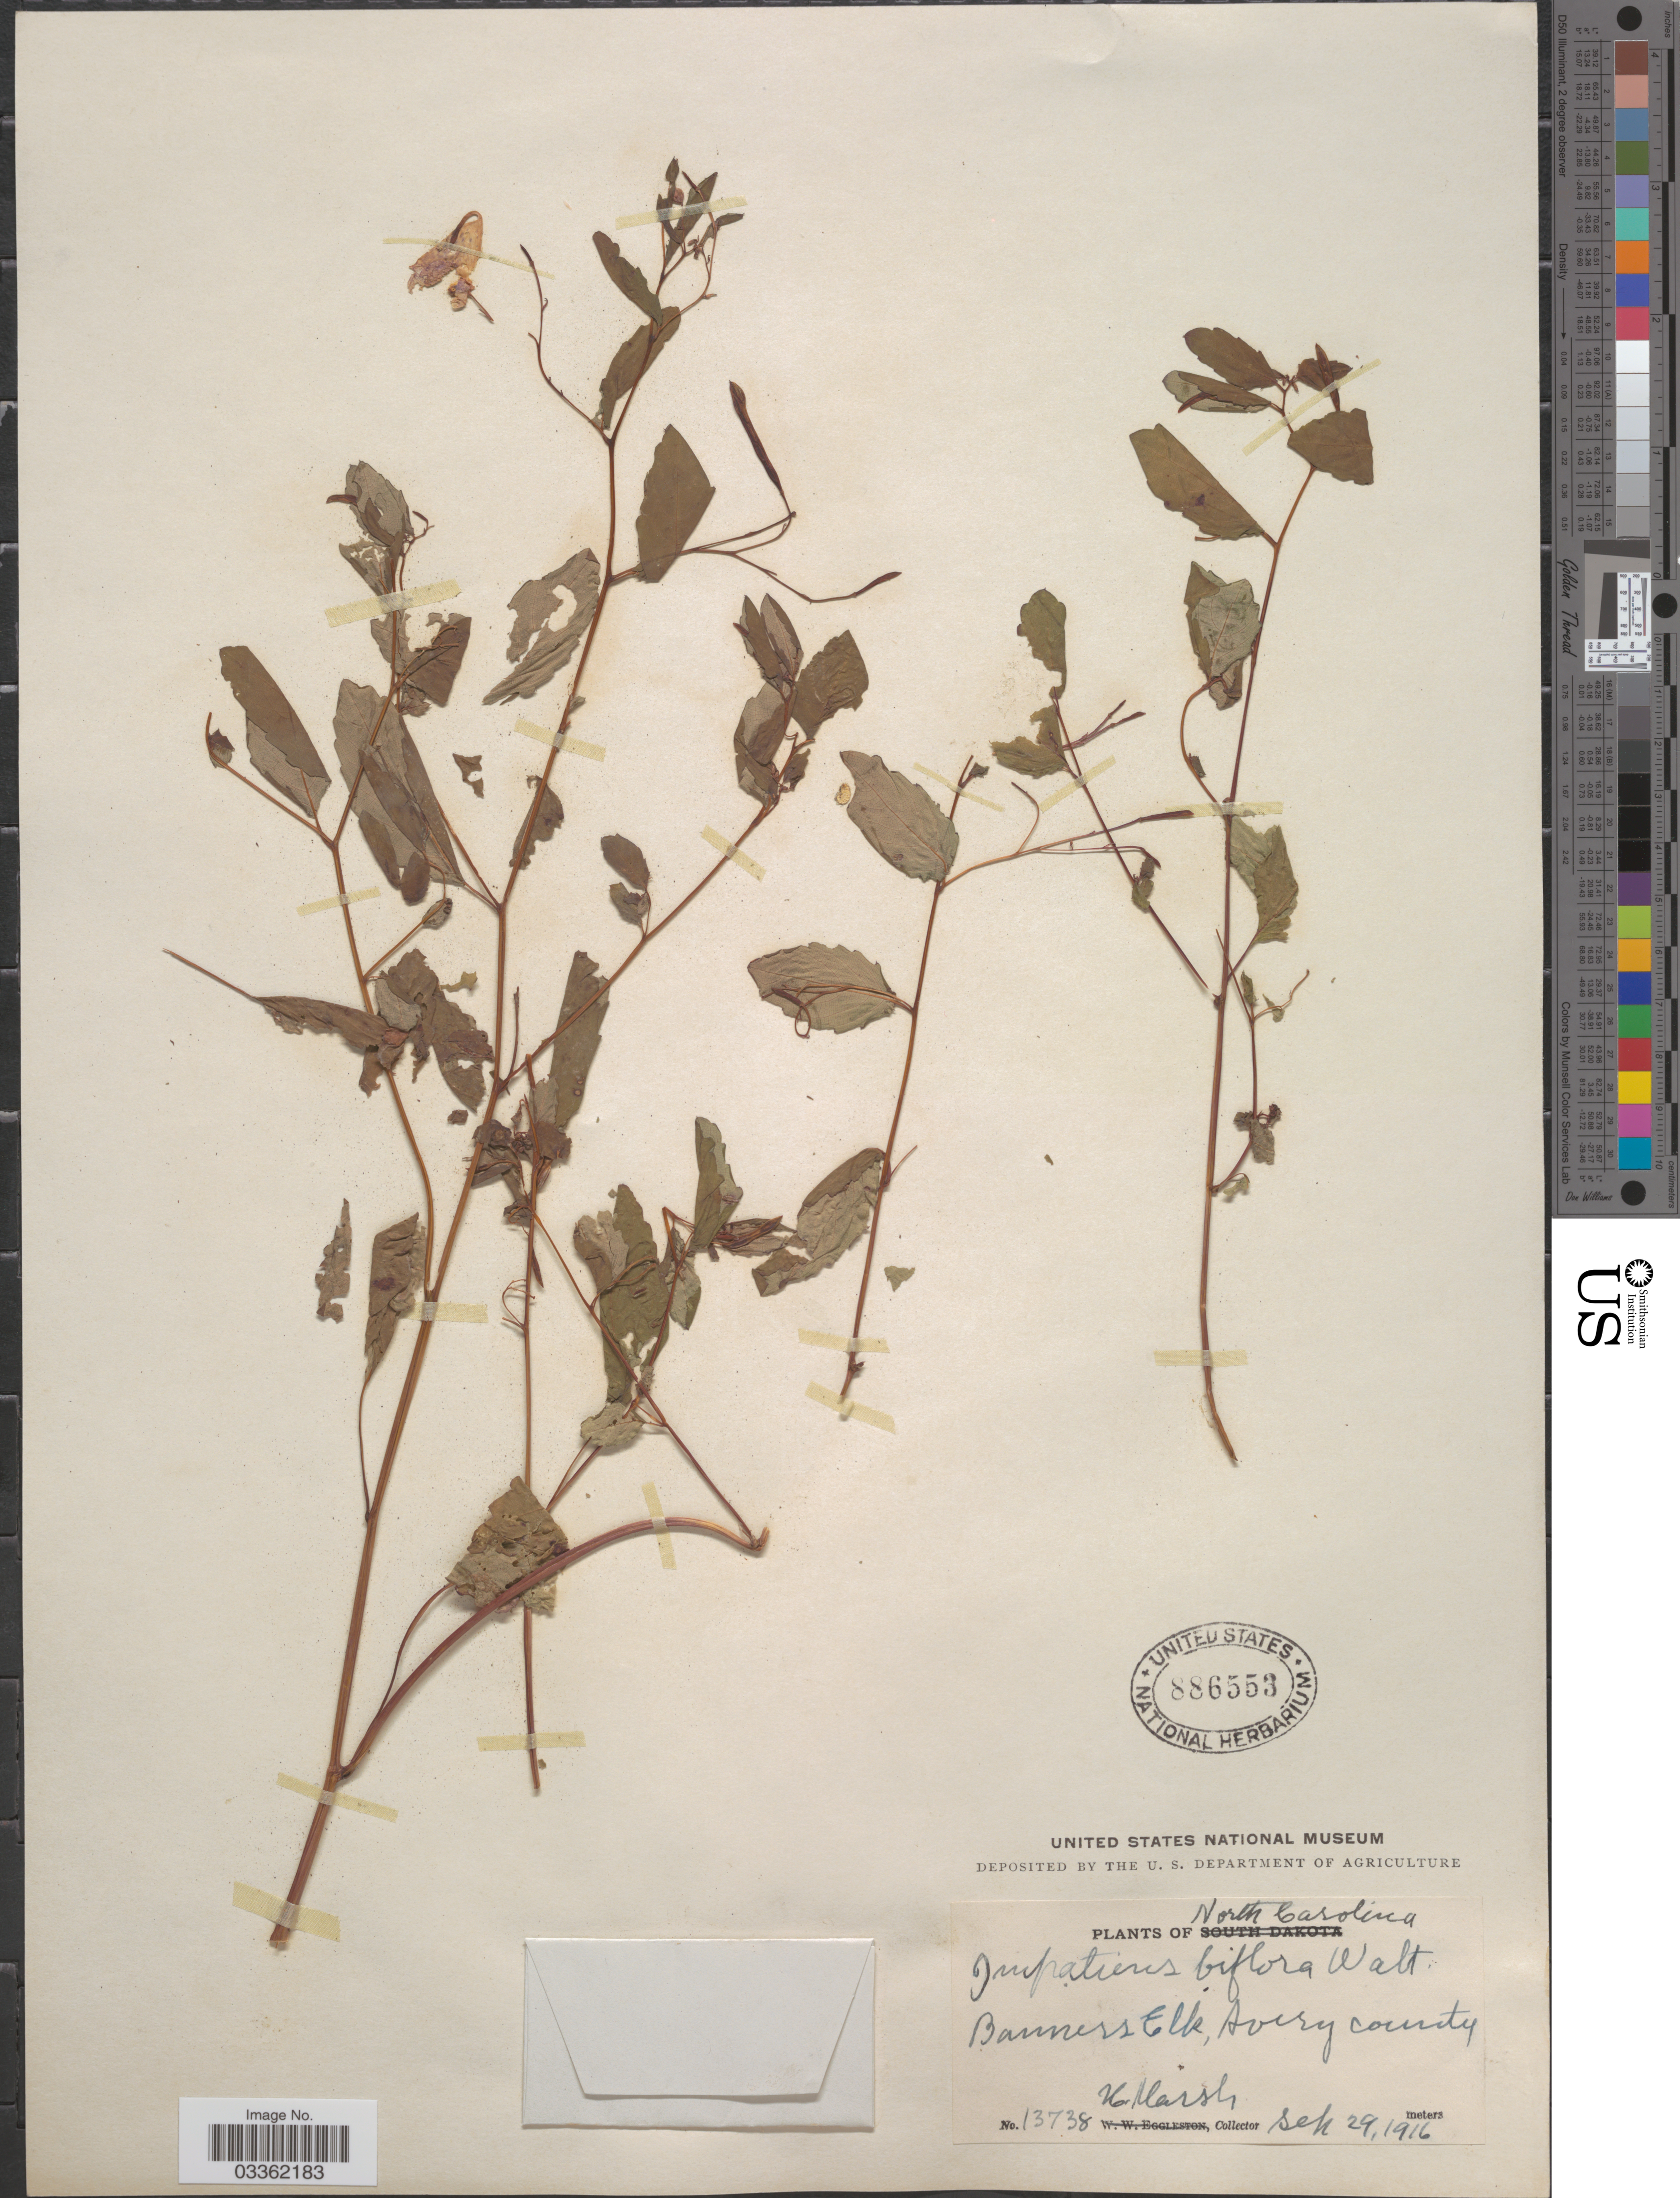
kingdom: Plantae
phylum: Tracheophyta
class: Magnoliopsida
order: Ericales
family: Balsaminaceae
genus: Impatiens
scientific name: Impatiens capensis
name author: Meerb.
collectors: K. Marsh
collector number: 13738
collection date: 1916-09-29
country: United States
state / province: North Carolina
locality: Banners Elk, Avery county.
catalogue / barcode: US 886553